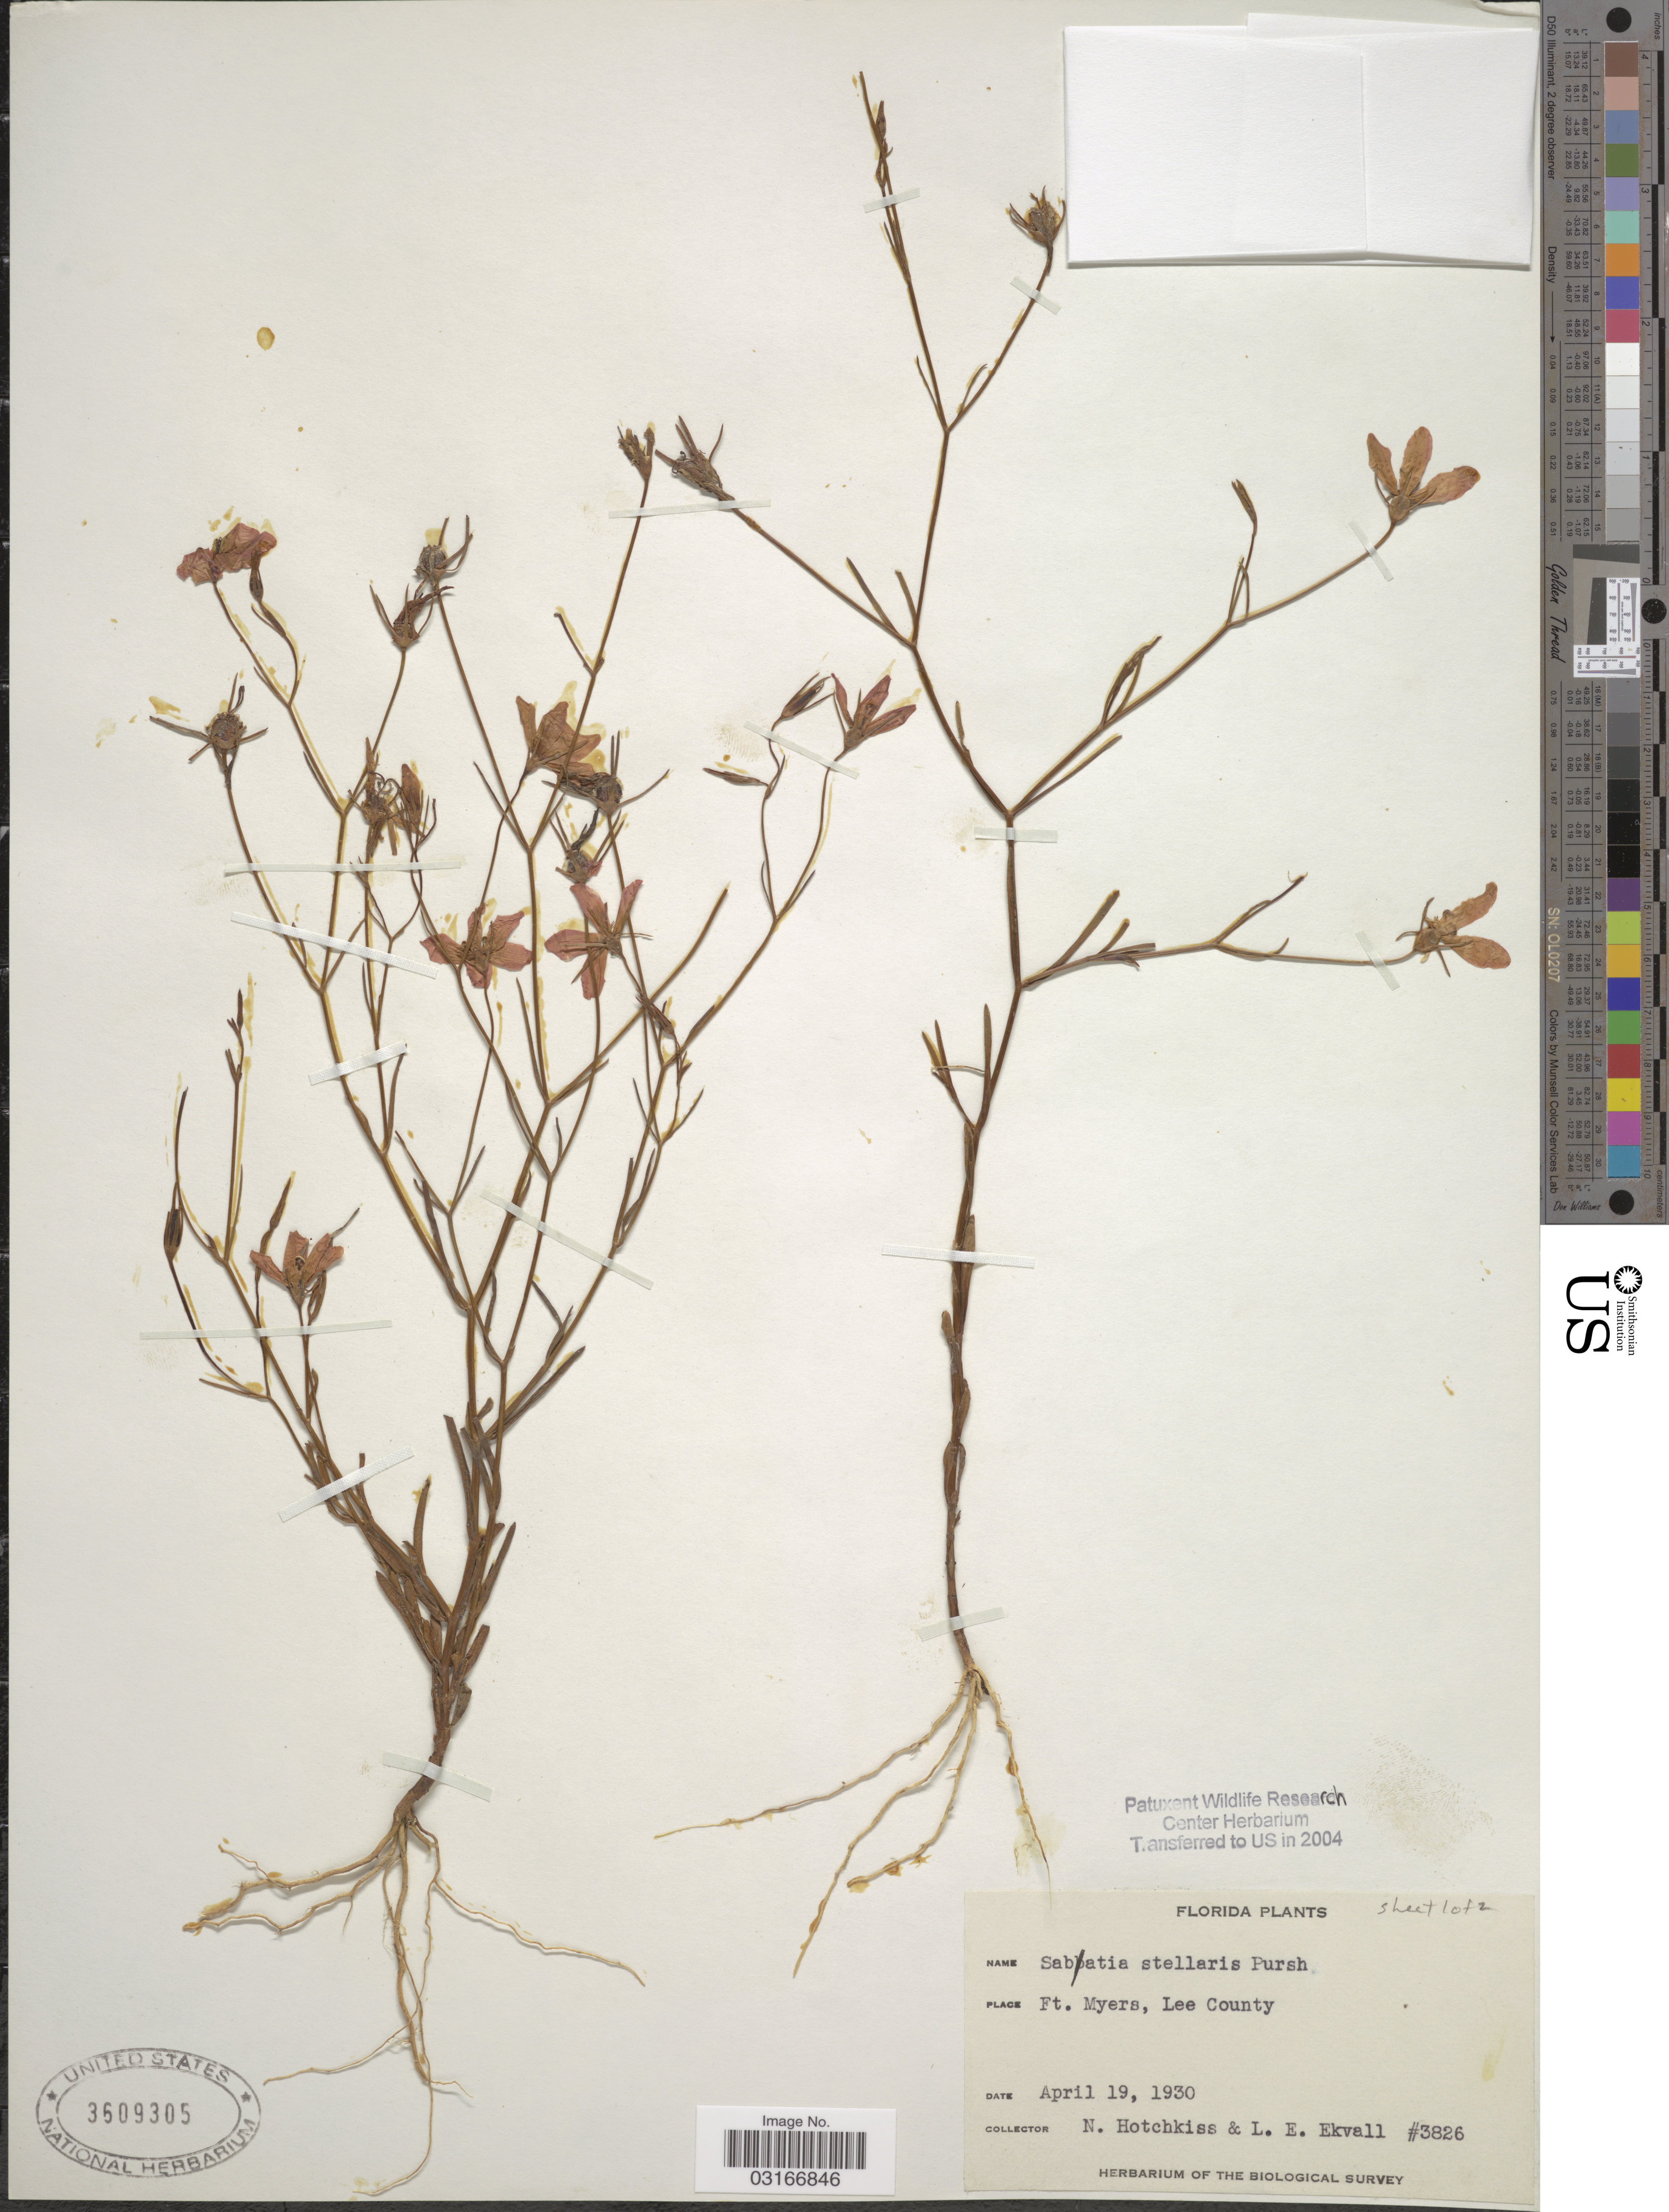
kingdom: Plantae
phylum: Tracheophyta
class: Magnoliopsida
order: Gentianales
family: Gentianaceae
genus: Sabatia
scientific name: Sabatia stellaris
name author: Pursh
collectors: N. Hotchkiss & L. Ekvall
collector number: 3826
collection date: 1930-04-19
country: United States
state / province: Florida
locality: Ft. Myers, Lee County.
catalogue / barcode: US 3609305